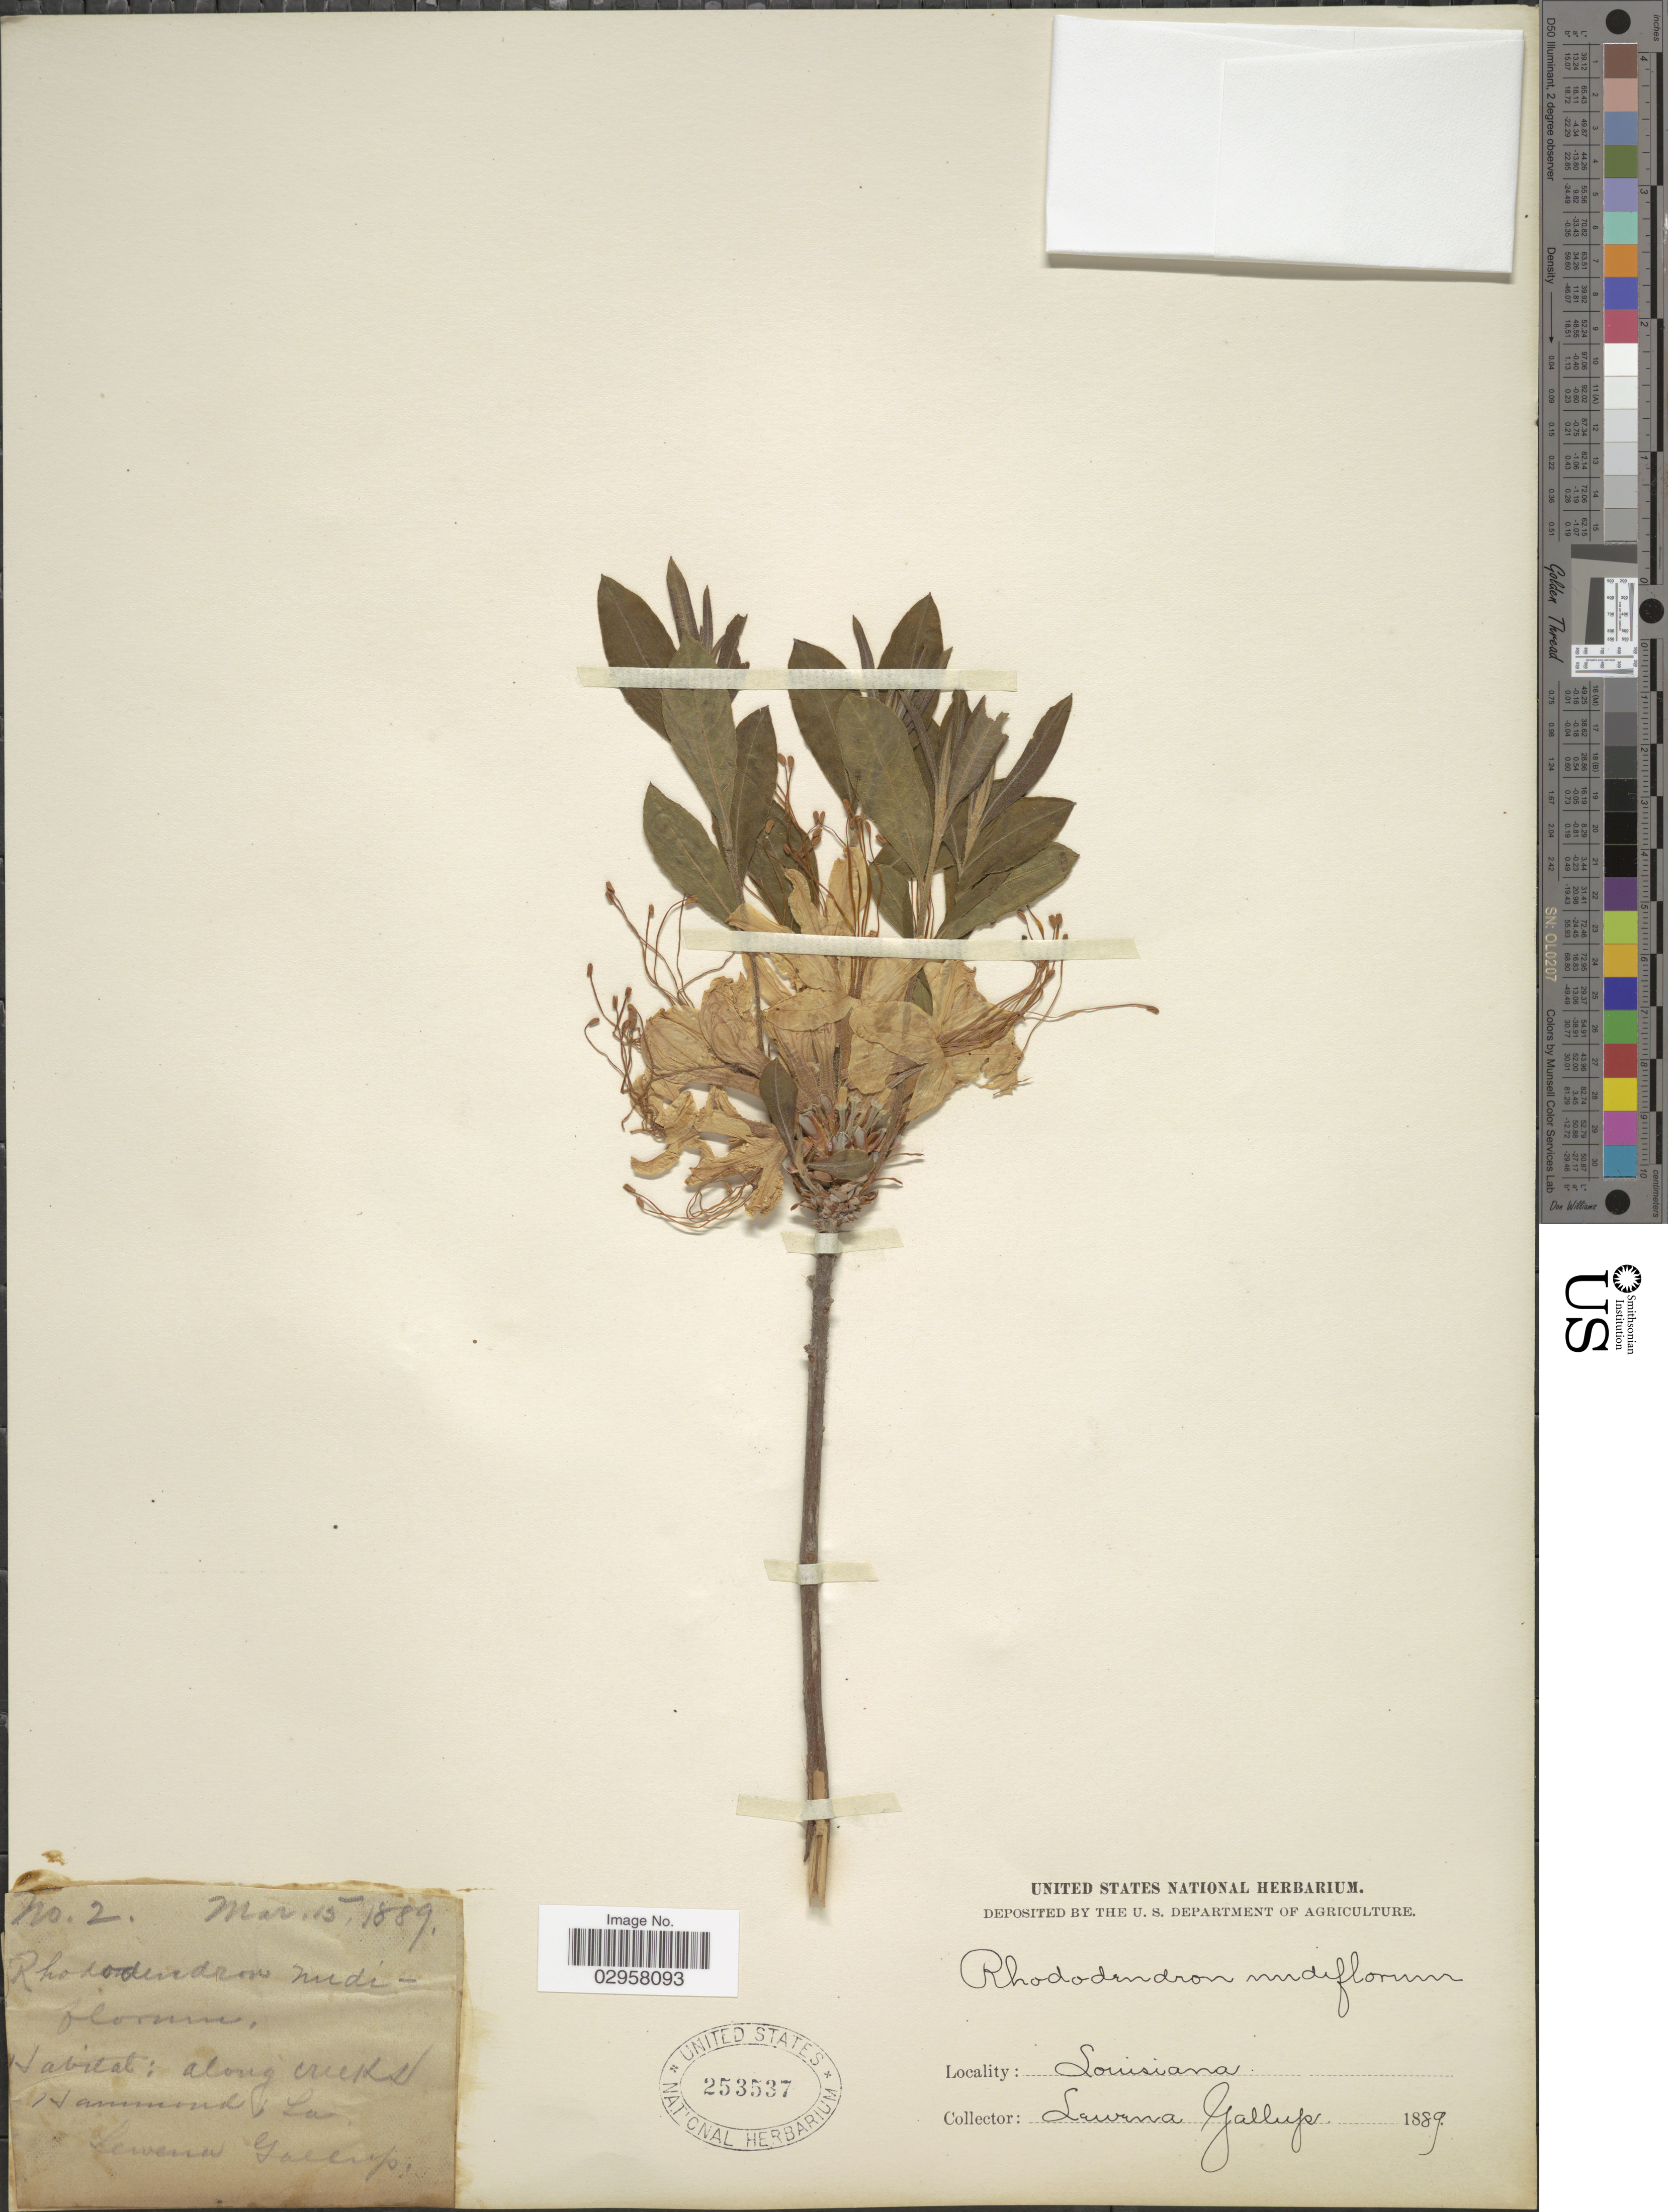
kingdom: Plantae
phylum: Tracheophyta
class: Magnoliopsida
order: Ericales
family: Ericaceae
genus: Rhododendron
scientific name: Rhododendron canescens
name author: (Michx.) Sweet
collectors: L. Gallup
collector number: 2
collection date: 1889-03-15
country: United States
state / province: Louisiana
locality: Along creeks Hammond.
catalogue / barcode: US 253537